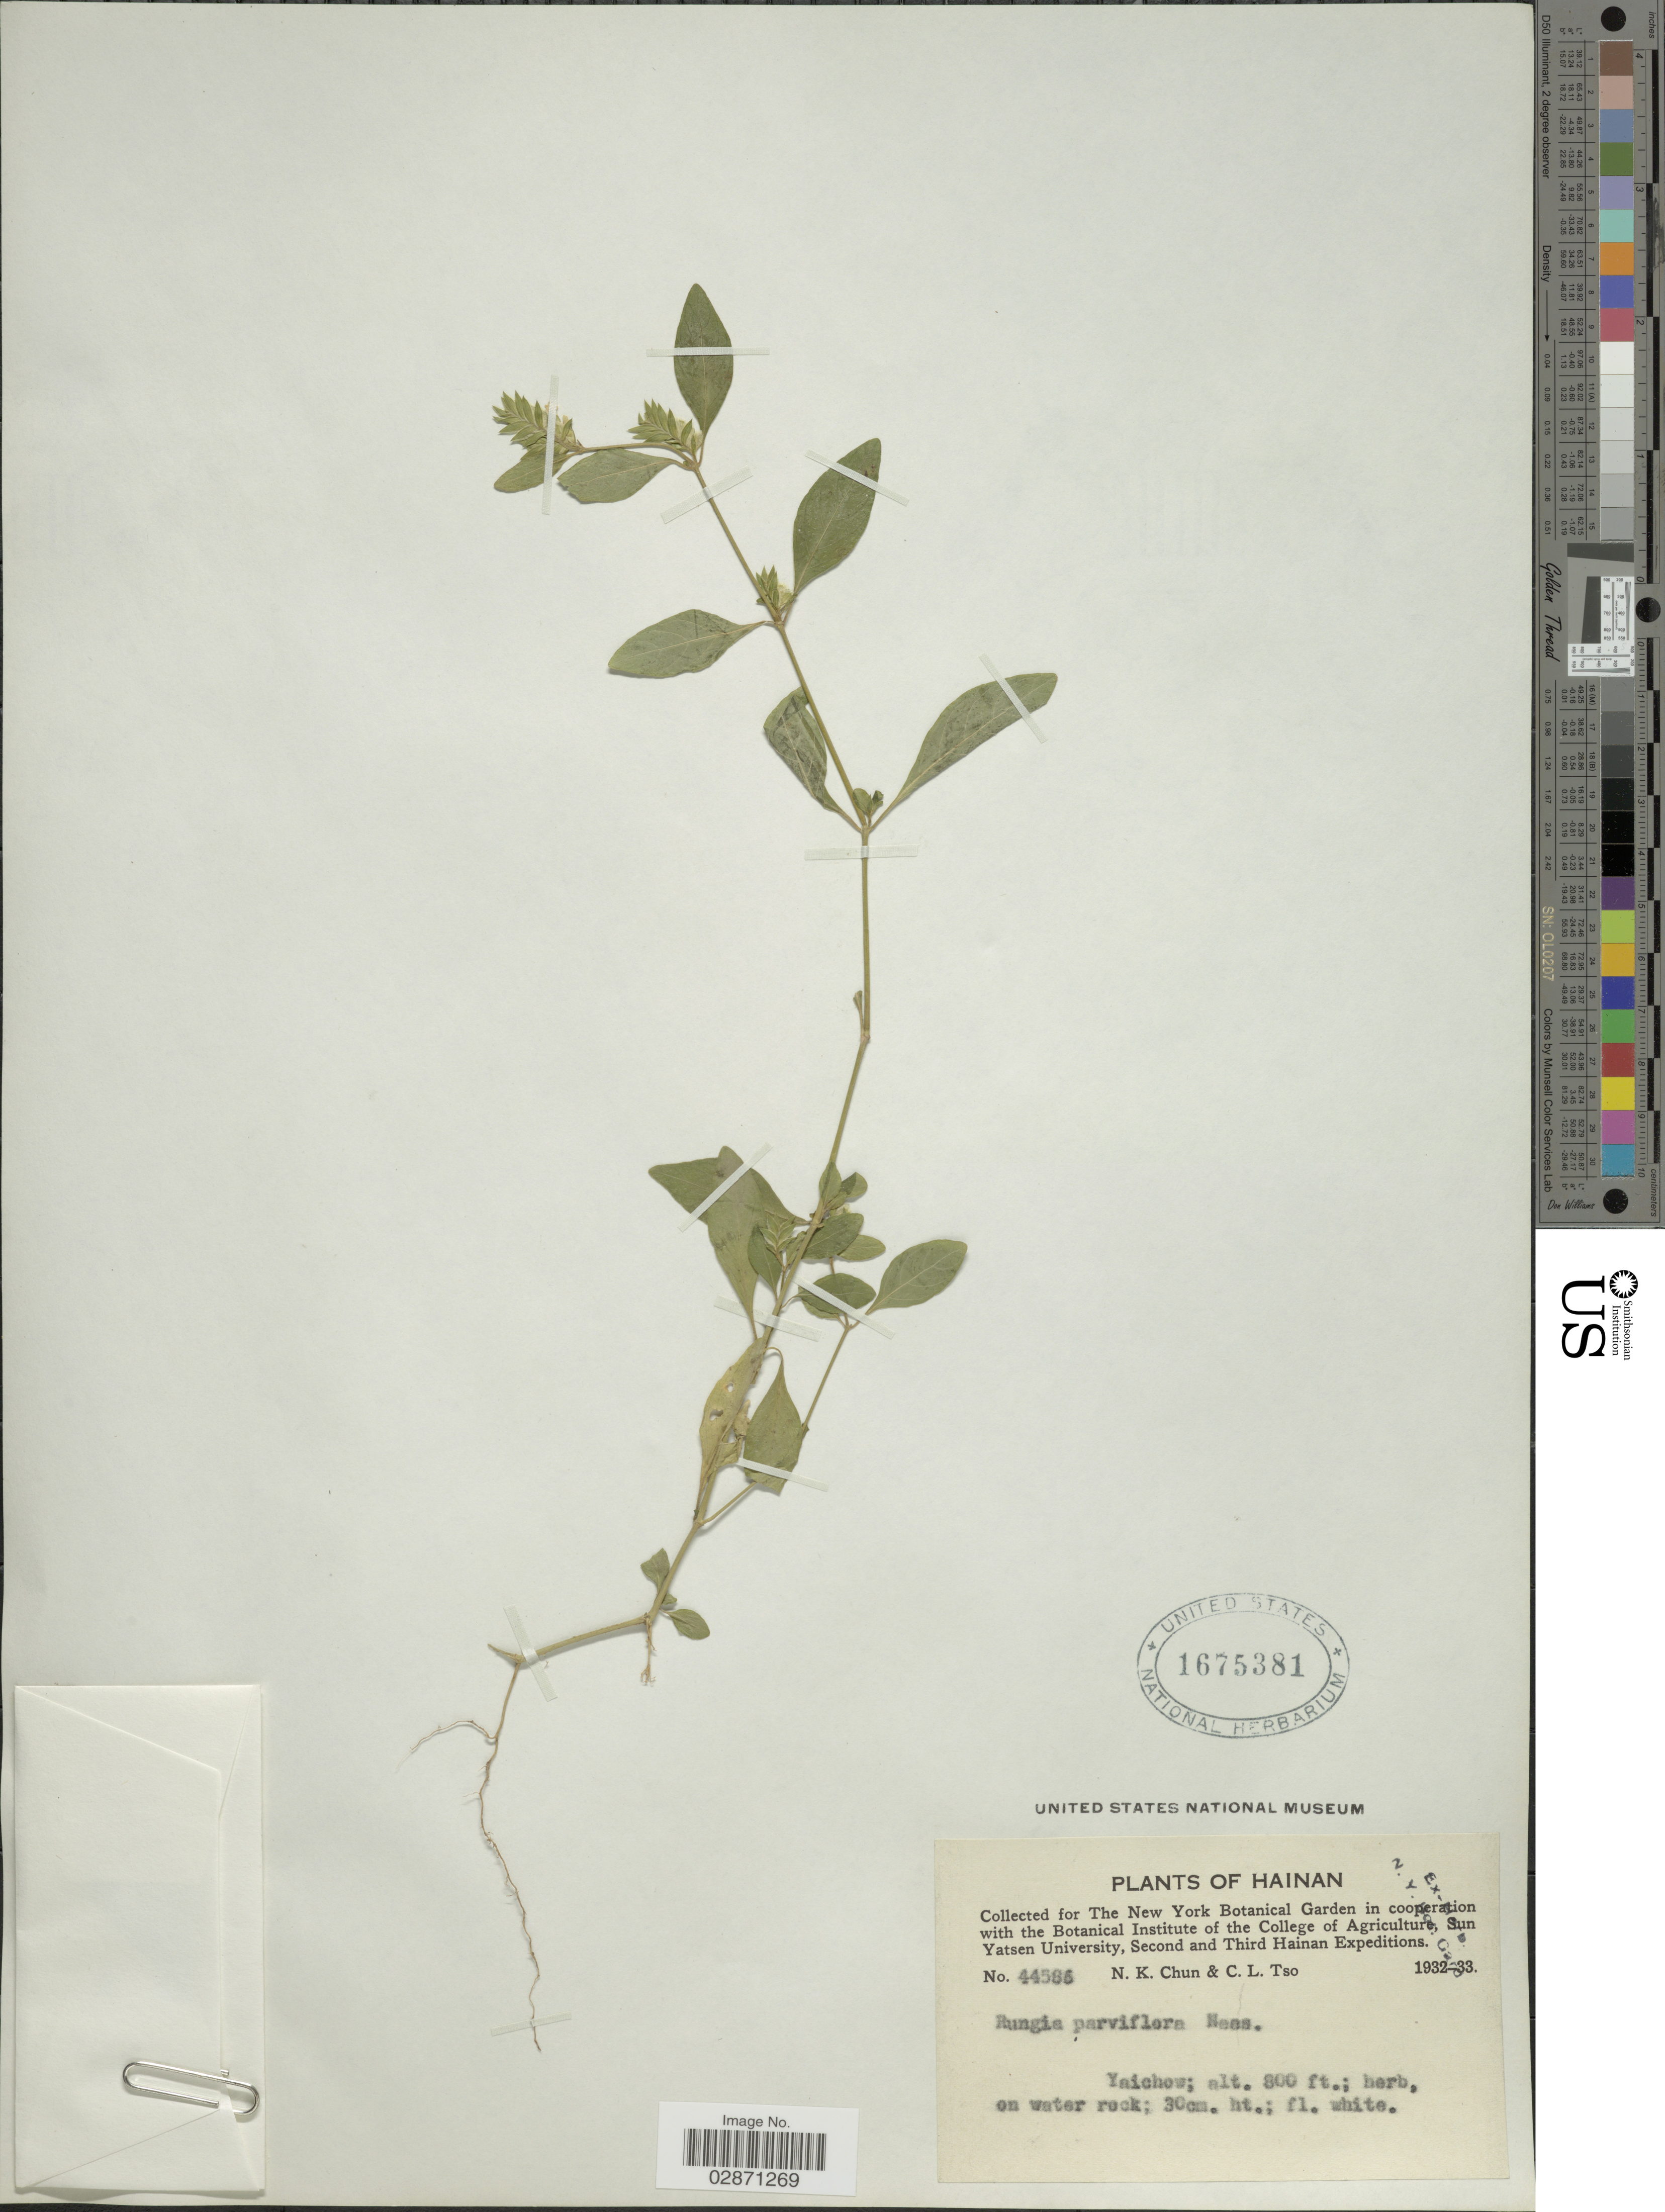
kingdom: Plantae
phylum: Tracheophyta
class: Magnoliopsida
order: Lamiales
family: Acanthaceae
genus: Rungia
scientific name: Rungia parviflora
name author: Nees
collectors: N. K. Chun & C. Tso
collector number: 44586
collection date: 1932/1933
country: China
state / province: Hainan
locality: Yaichow.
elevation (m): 244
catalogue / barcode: US 1675381